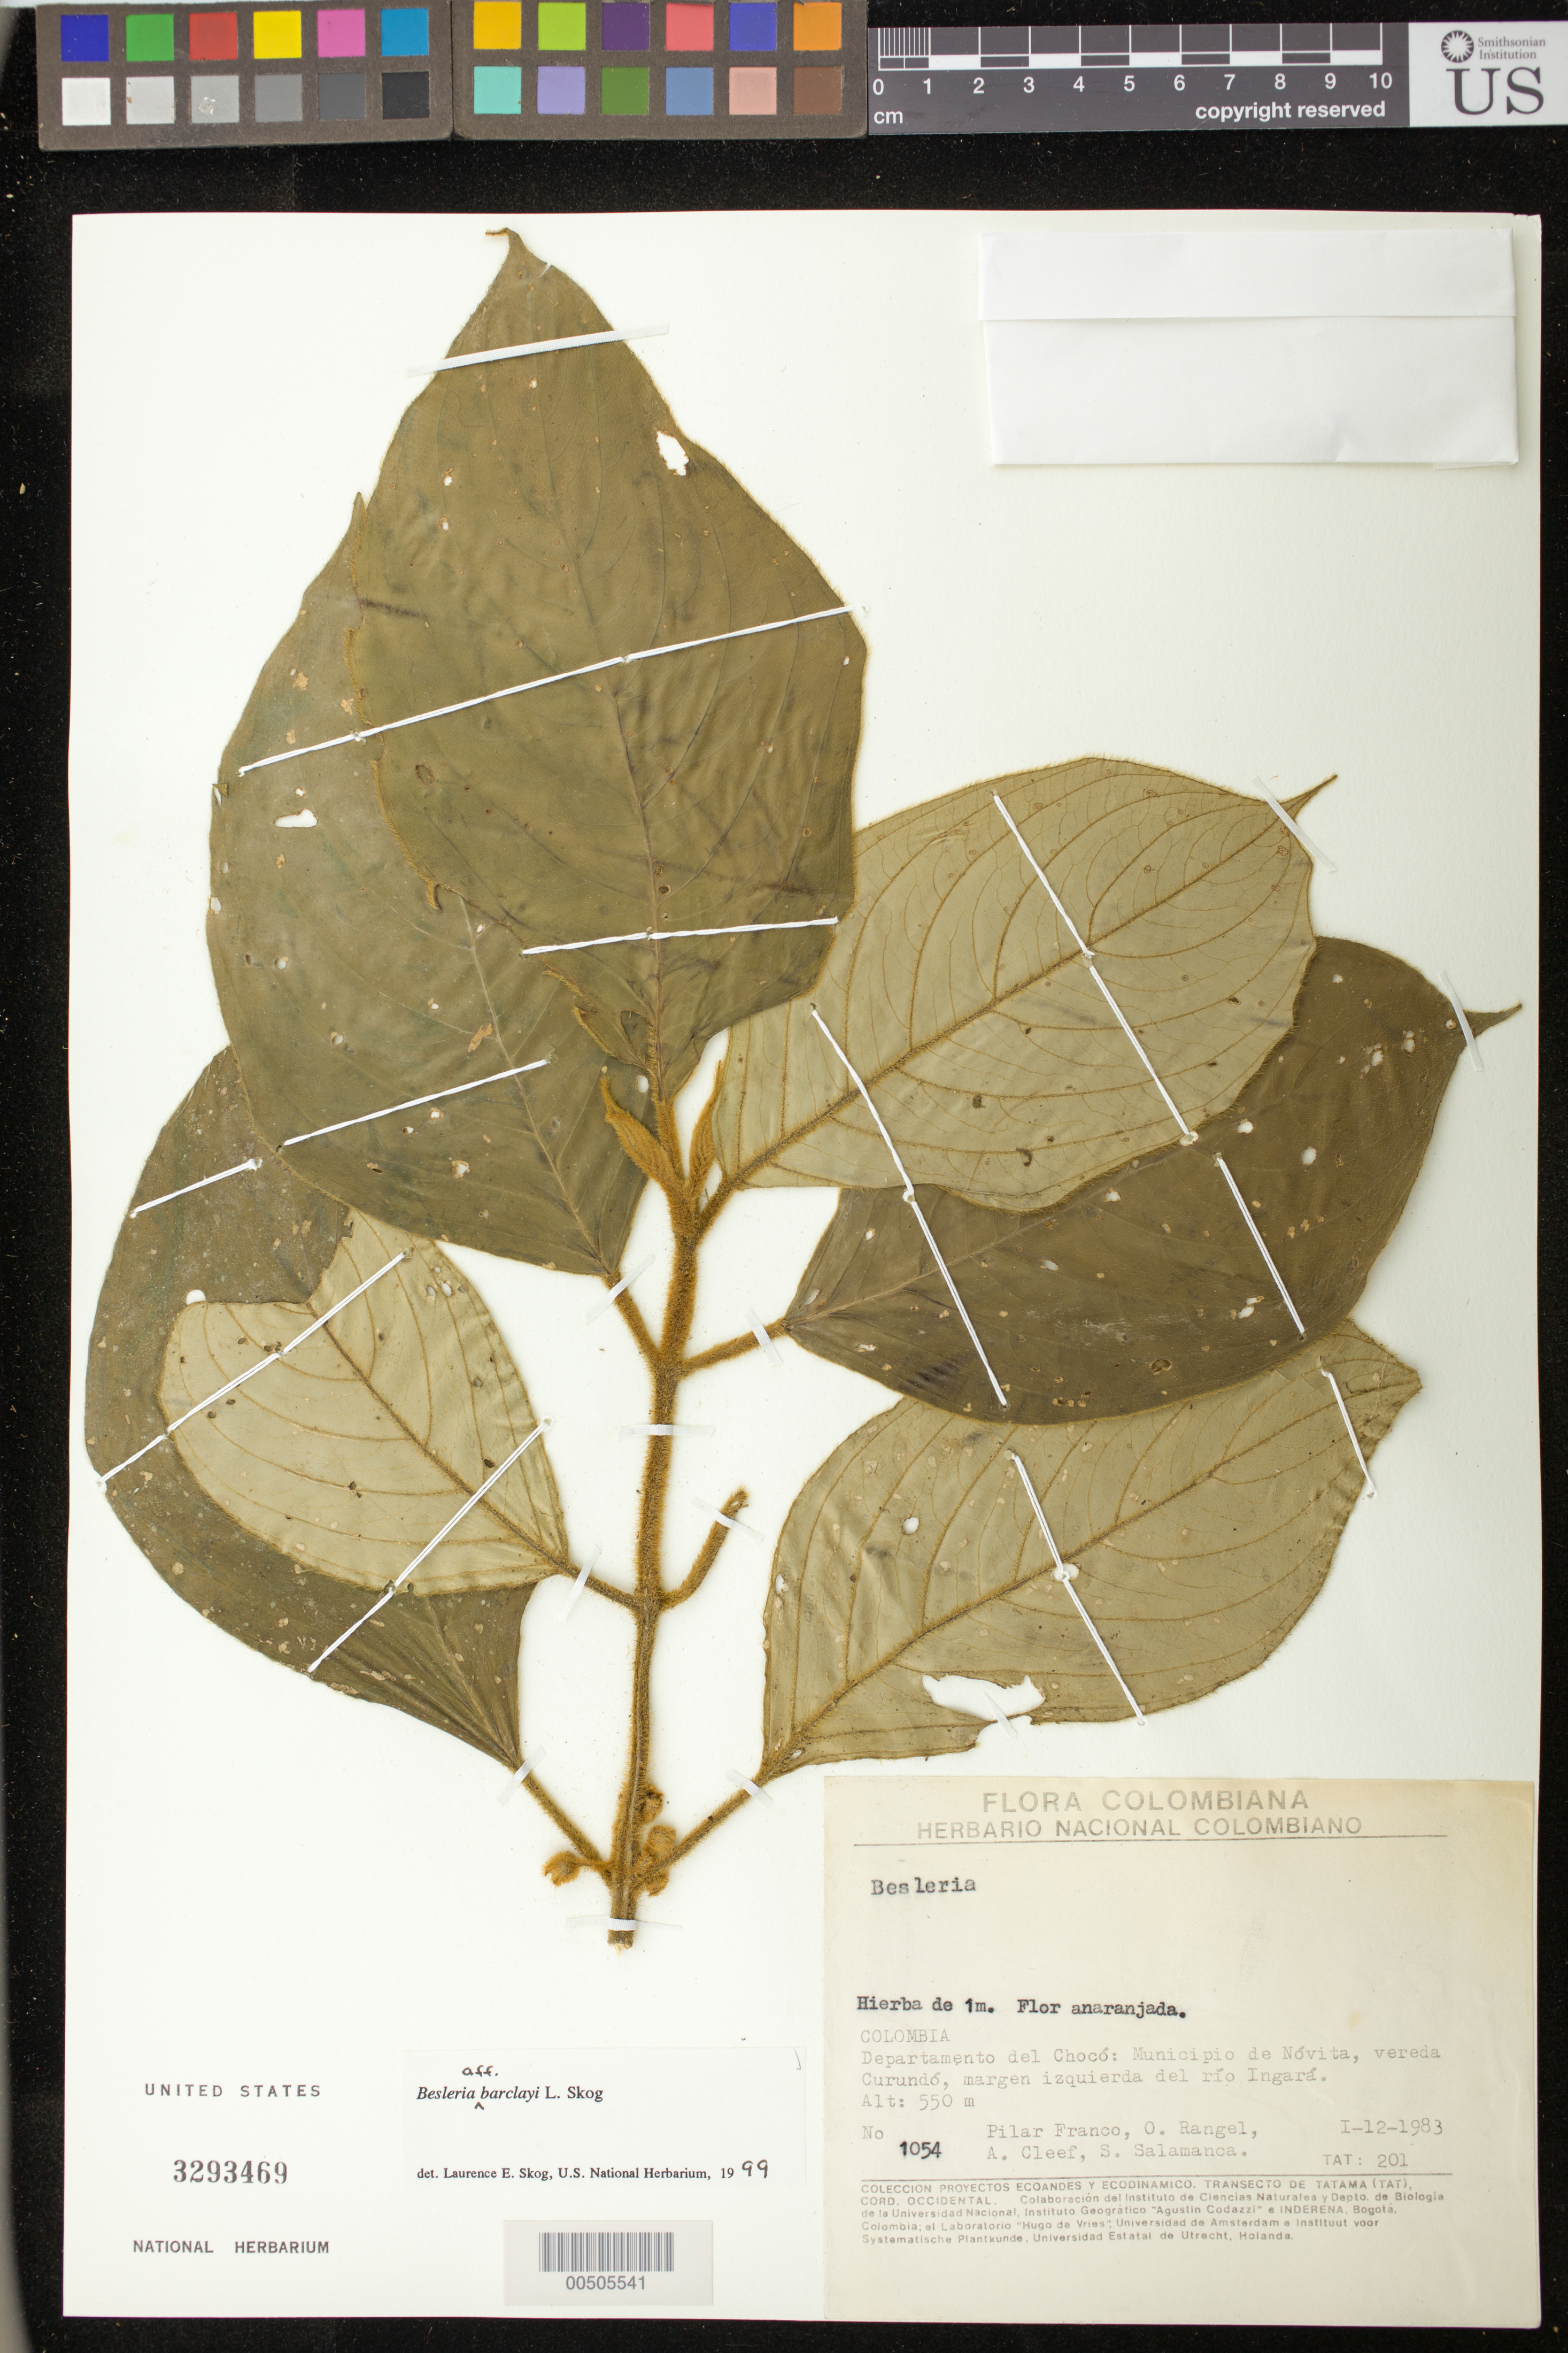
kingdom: Plantae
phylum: Tracheophyta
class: Magnoliopsida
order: Lamiales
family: Gesneriaceae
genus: Besleria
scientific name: Besleria barclayi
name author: L.E. Skog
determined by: Skog, Laurence E.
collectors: P. Franco Roselli, J. O. Rangel Ch., A. M. Cleef & S. Salamanca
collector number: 1054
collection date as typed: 12 Jan 1983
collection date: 1983-01-12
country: Colombia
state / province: Chocó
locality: Mpio. de Nóvita, vereda Curundó, margen izquierda del río Ingará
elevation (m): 550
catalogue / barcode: US 3293469